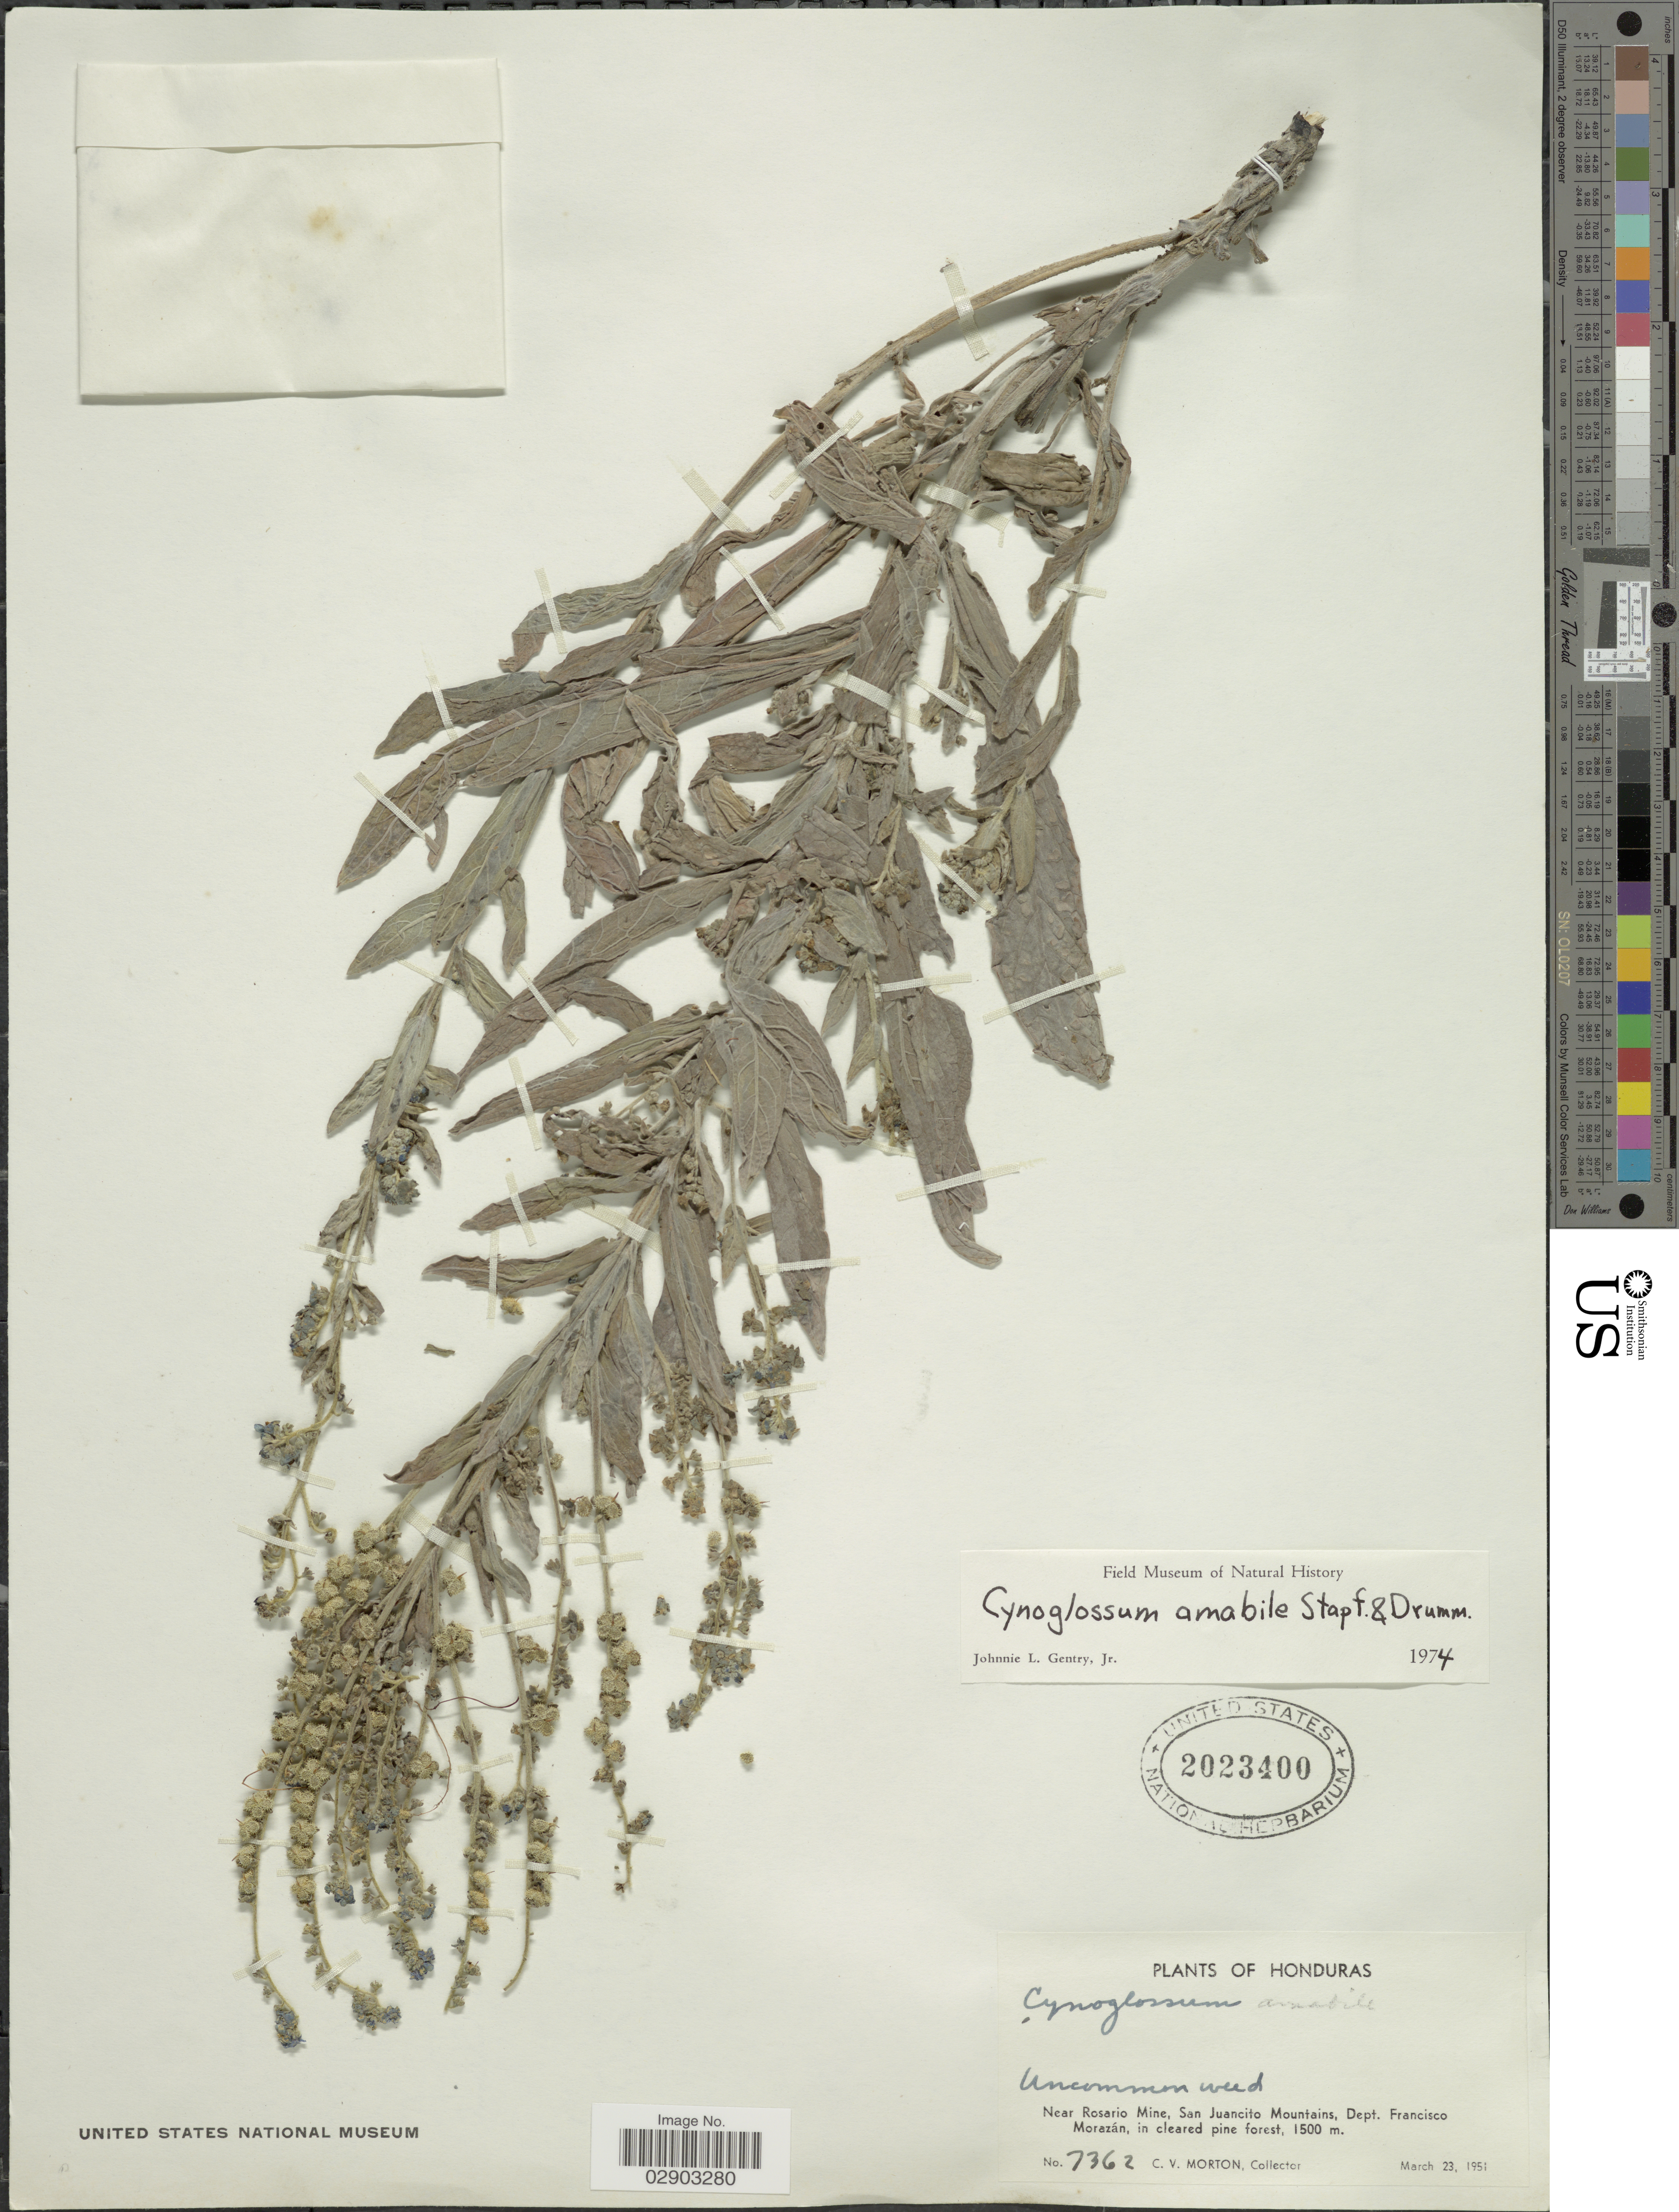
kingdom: Plantae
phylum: Tracheophyta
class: Magnoliopsida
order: Boraginales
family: Boraginaceae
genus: Cynoglossum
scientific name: Cynoglossum amabile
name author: Stapf & J.R. Drumm.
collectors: C. V. Morton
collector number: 7362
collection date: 1951-03-23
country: Honduras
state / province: Fco. Morazán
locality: Near Rosario Mine, San Juancito Mountains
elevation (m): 1500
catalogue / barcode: US 2023400